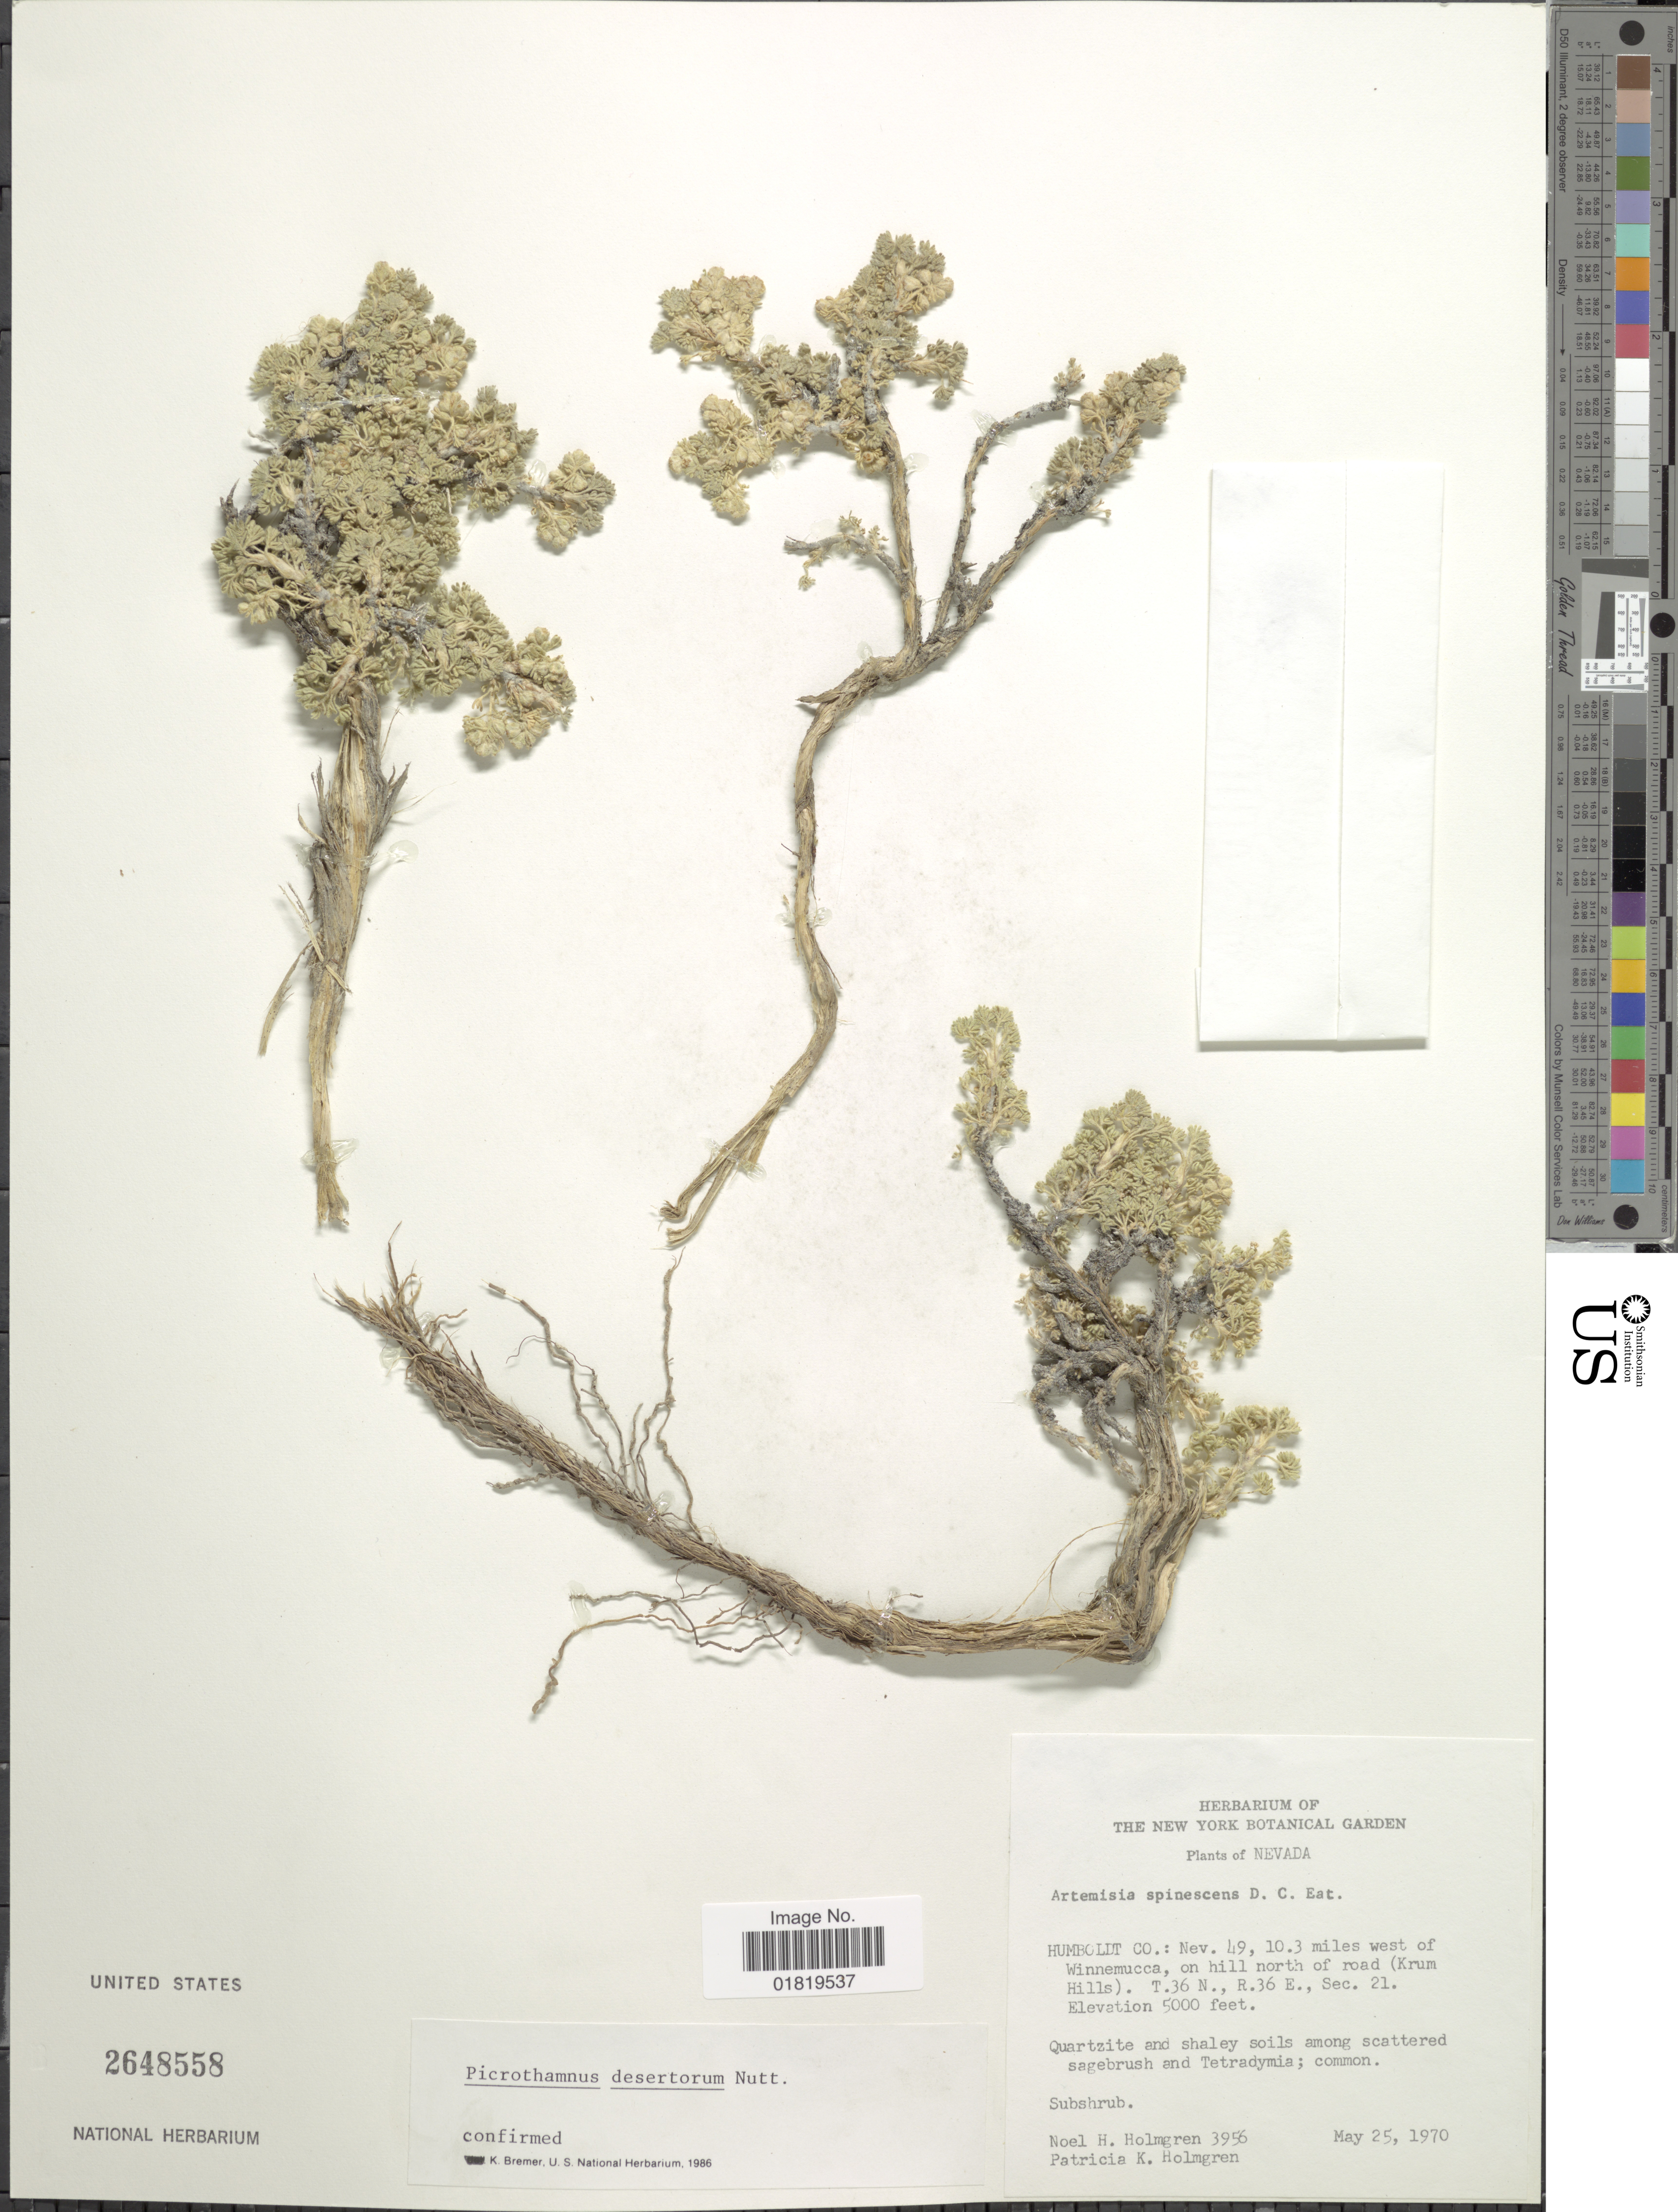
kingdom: Plantae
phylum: Tracheophyta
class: Magnoliopsida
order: Asterales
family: Asteraceae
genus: Picrothamnus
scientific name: Picrothamnus desertorum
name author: Nutt.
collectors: N. H. Holmgren & P. K. Holmgren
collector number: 3956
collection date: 1970-05-25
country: United States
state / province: Nevada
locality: Humboldt Co.: Nev. 49, 10.3 miles west of Winnemucca, on hill north of road (Krum Hills), T.36., R.36 E., Sec. 21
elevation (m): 1524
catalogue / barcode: US 2648558